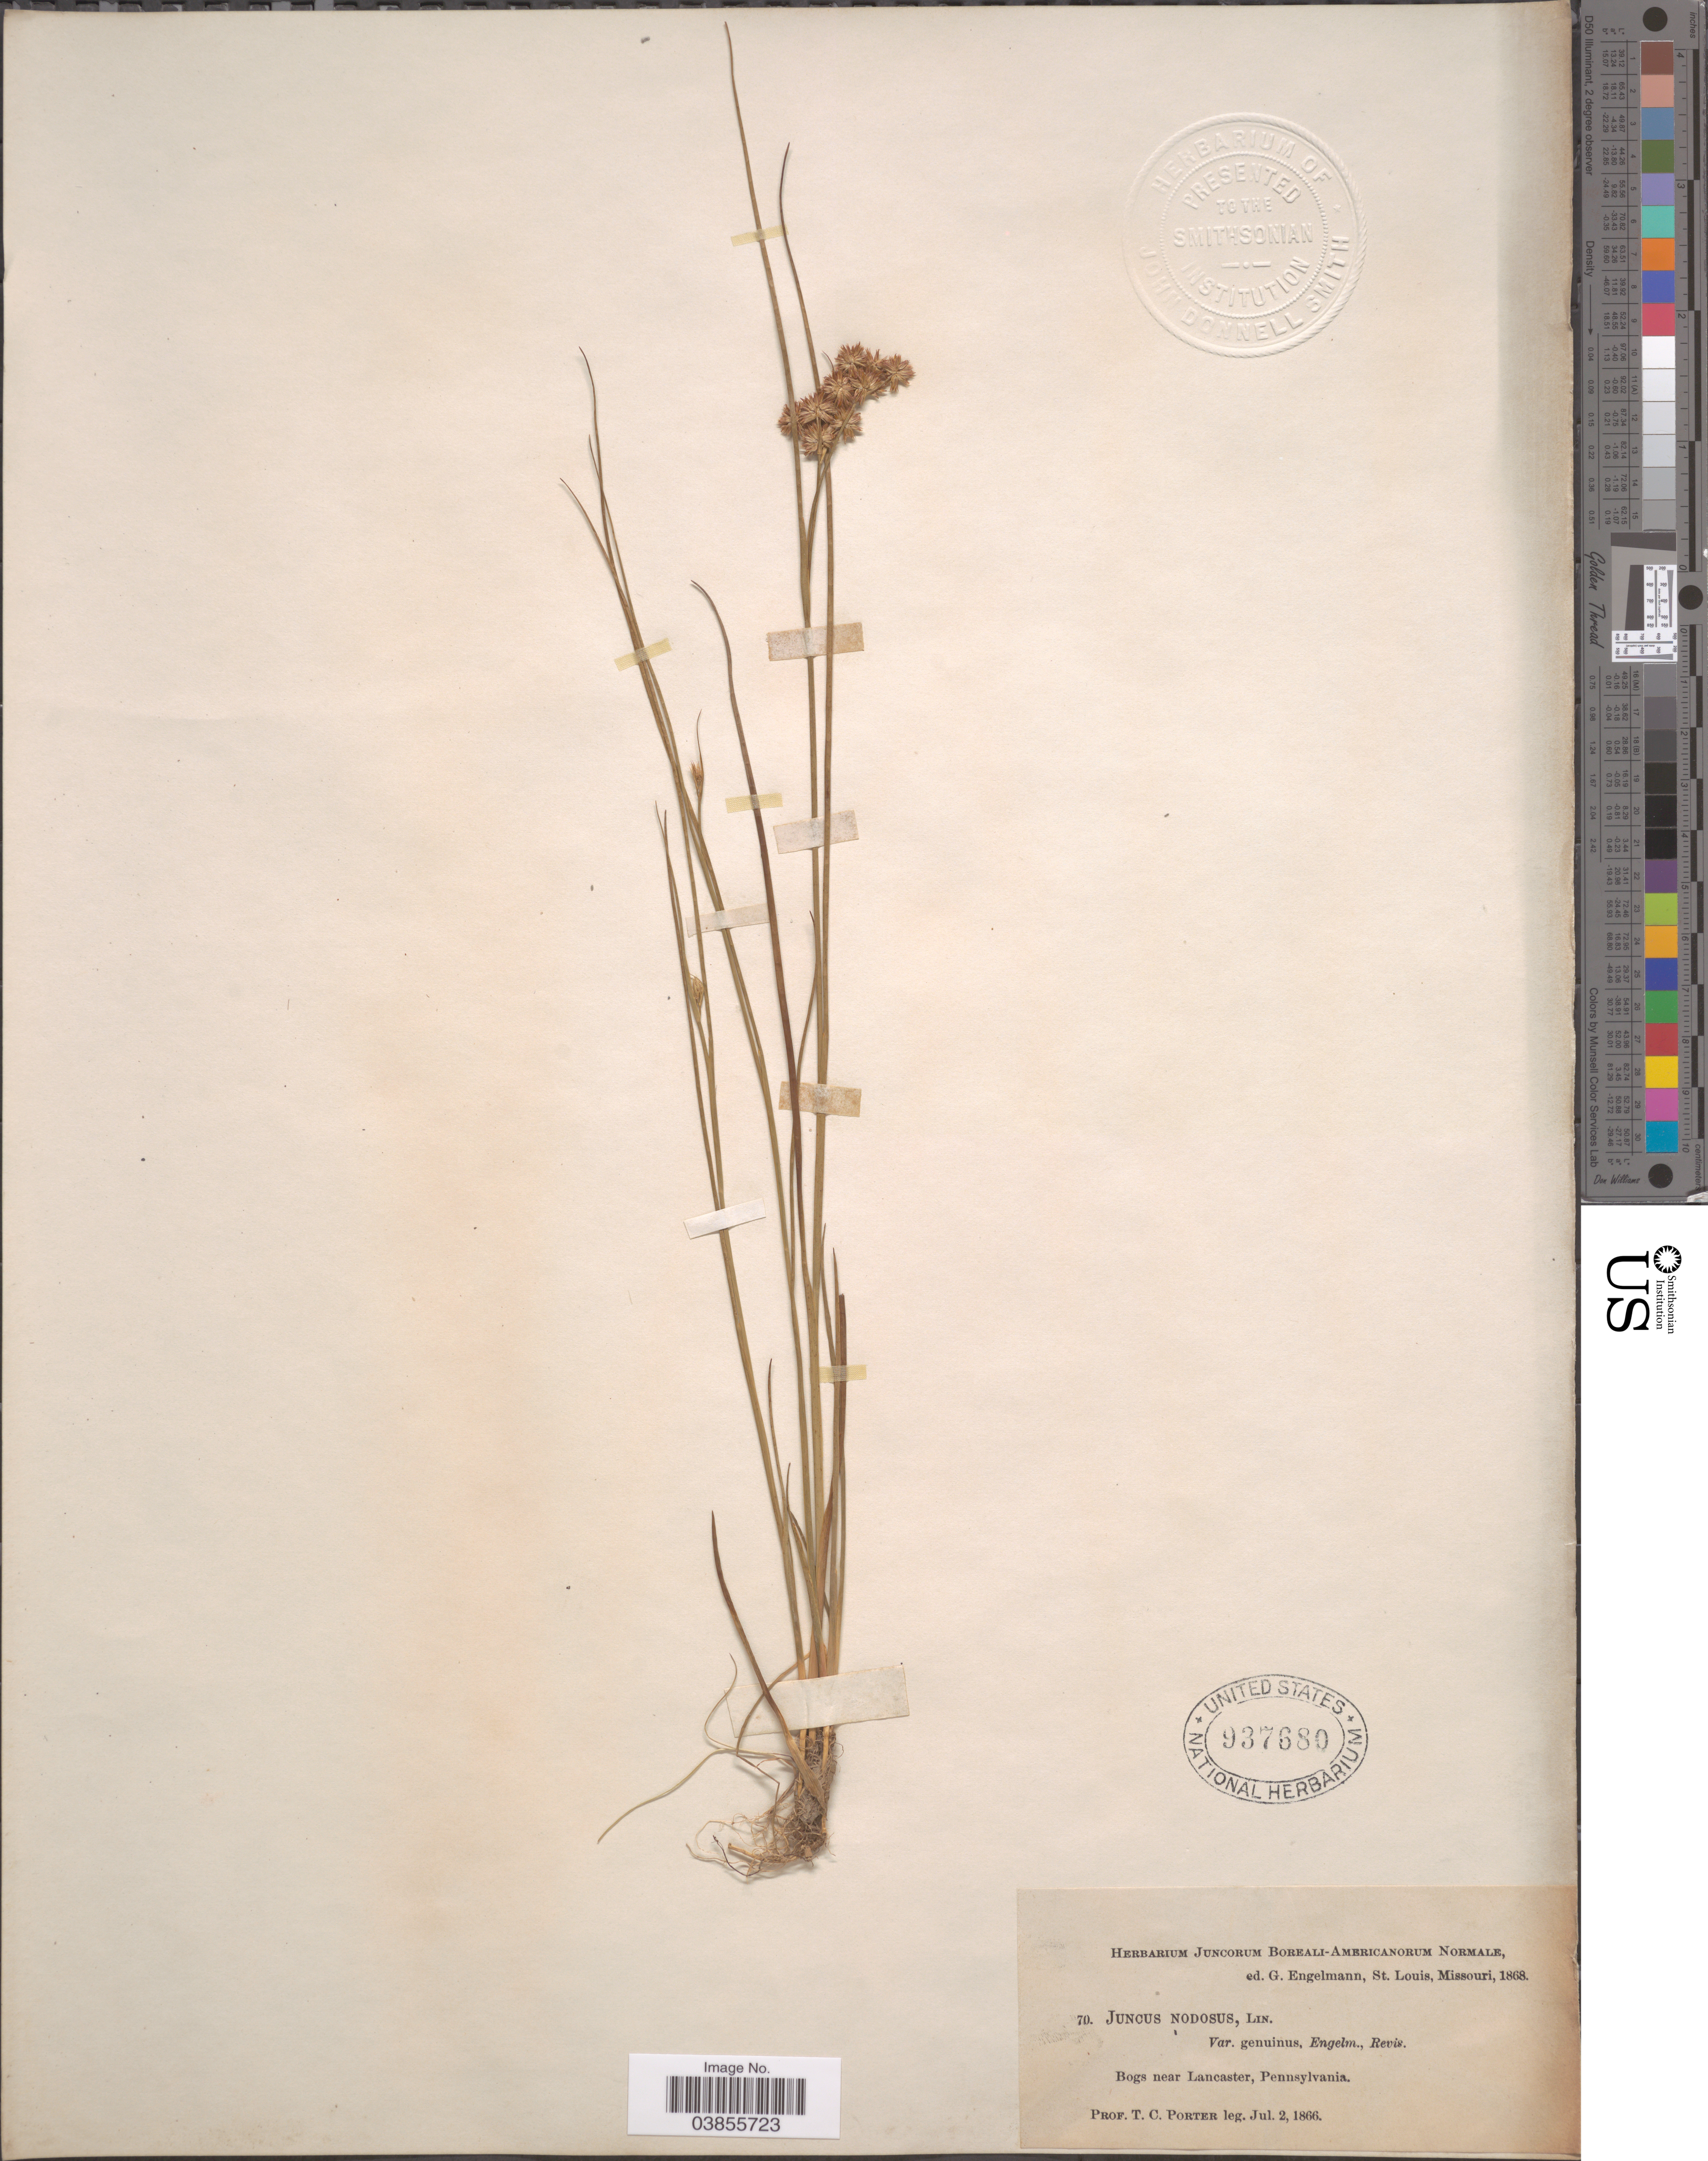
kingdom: Plantae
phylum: Tracheophyta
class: Liliopsida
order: Poales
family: Juncaceae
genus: Juncus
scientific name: Juncus nodosus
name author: L.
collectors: T. Porter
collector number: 70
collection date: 1866-07-02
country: United States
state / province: Pennsylvania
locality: Bogs near Lancaster.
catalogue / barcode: US 937680